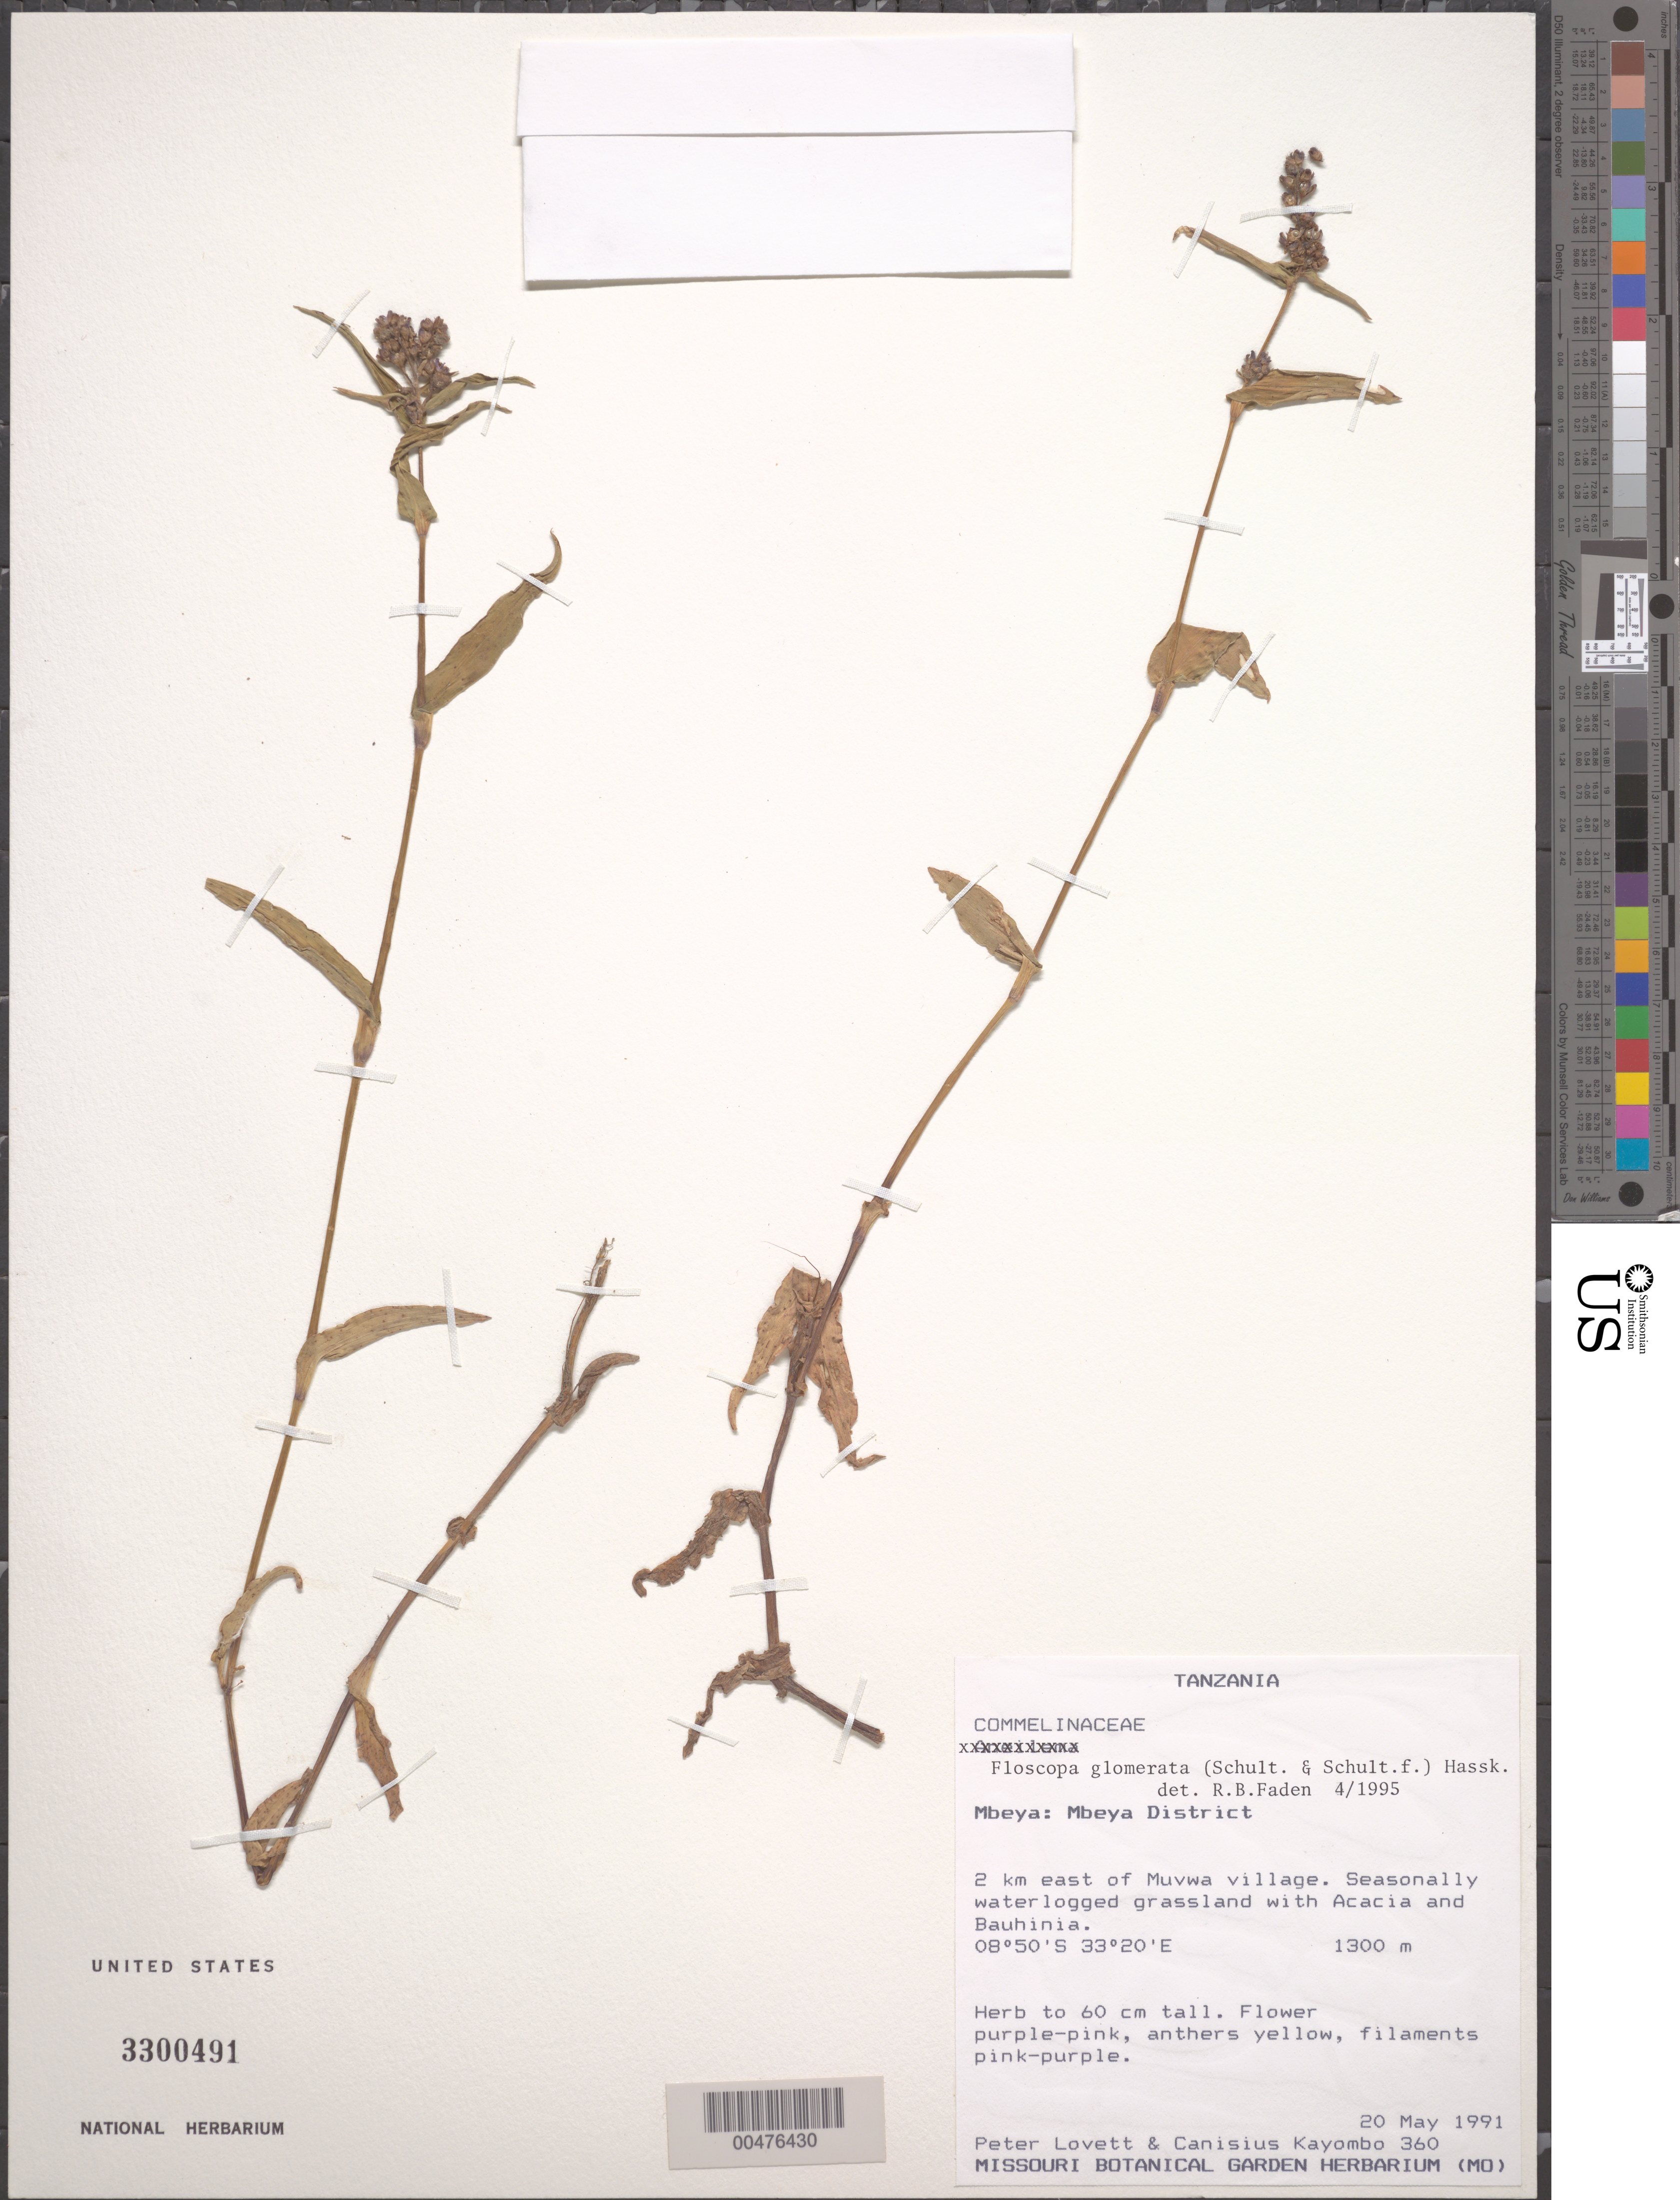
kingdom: Plantae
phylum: Tracheophyta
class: Liliopsida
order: Commelinales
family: Commelinaceae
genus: Floscopa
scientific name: Floscopa glomerata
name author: (Willd. ex Schult. & Schult. f.) Hassk.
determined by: Faden, Robert B., (US), Smithsonian Institution - National Museum of Natural History (UNITED STATES)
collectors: P. Lovett & C. J. Kayombo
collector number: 360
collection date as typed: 20 May 1991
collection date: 1991-05-20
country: Tanzania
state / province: Mbeya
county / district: Mbeya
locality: E of muvwa village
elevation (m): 1300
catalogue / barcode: US 3300491